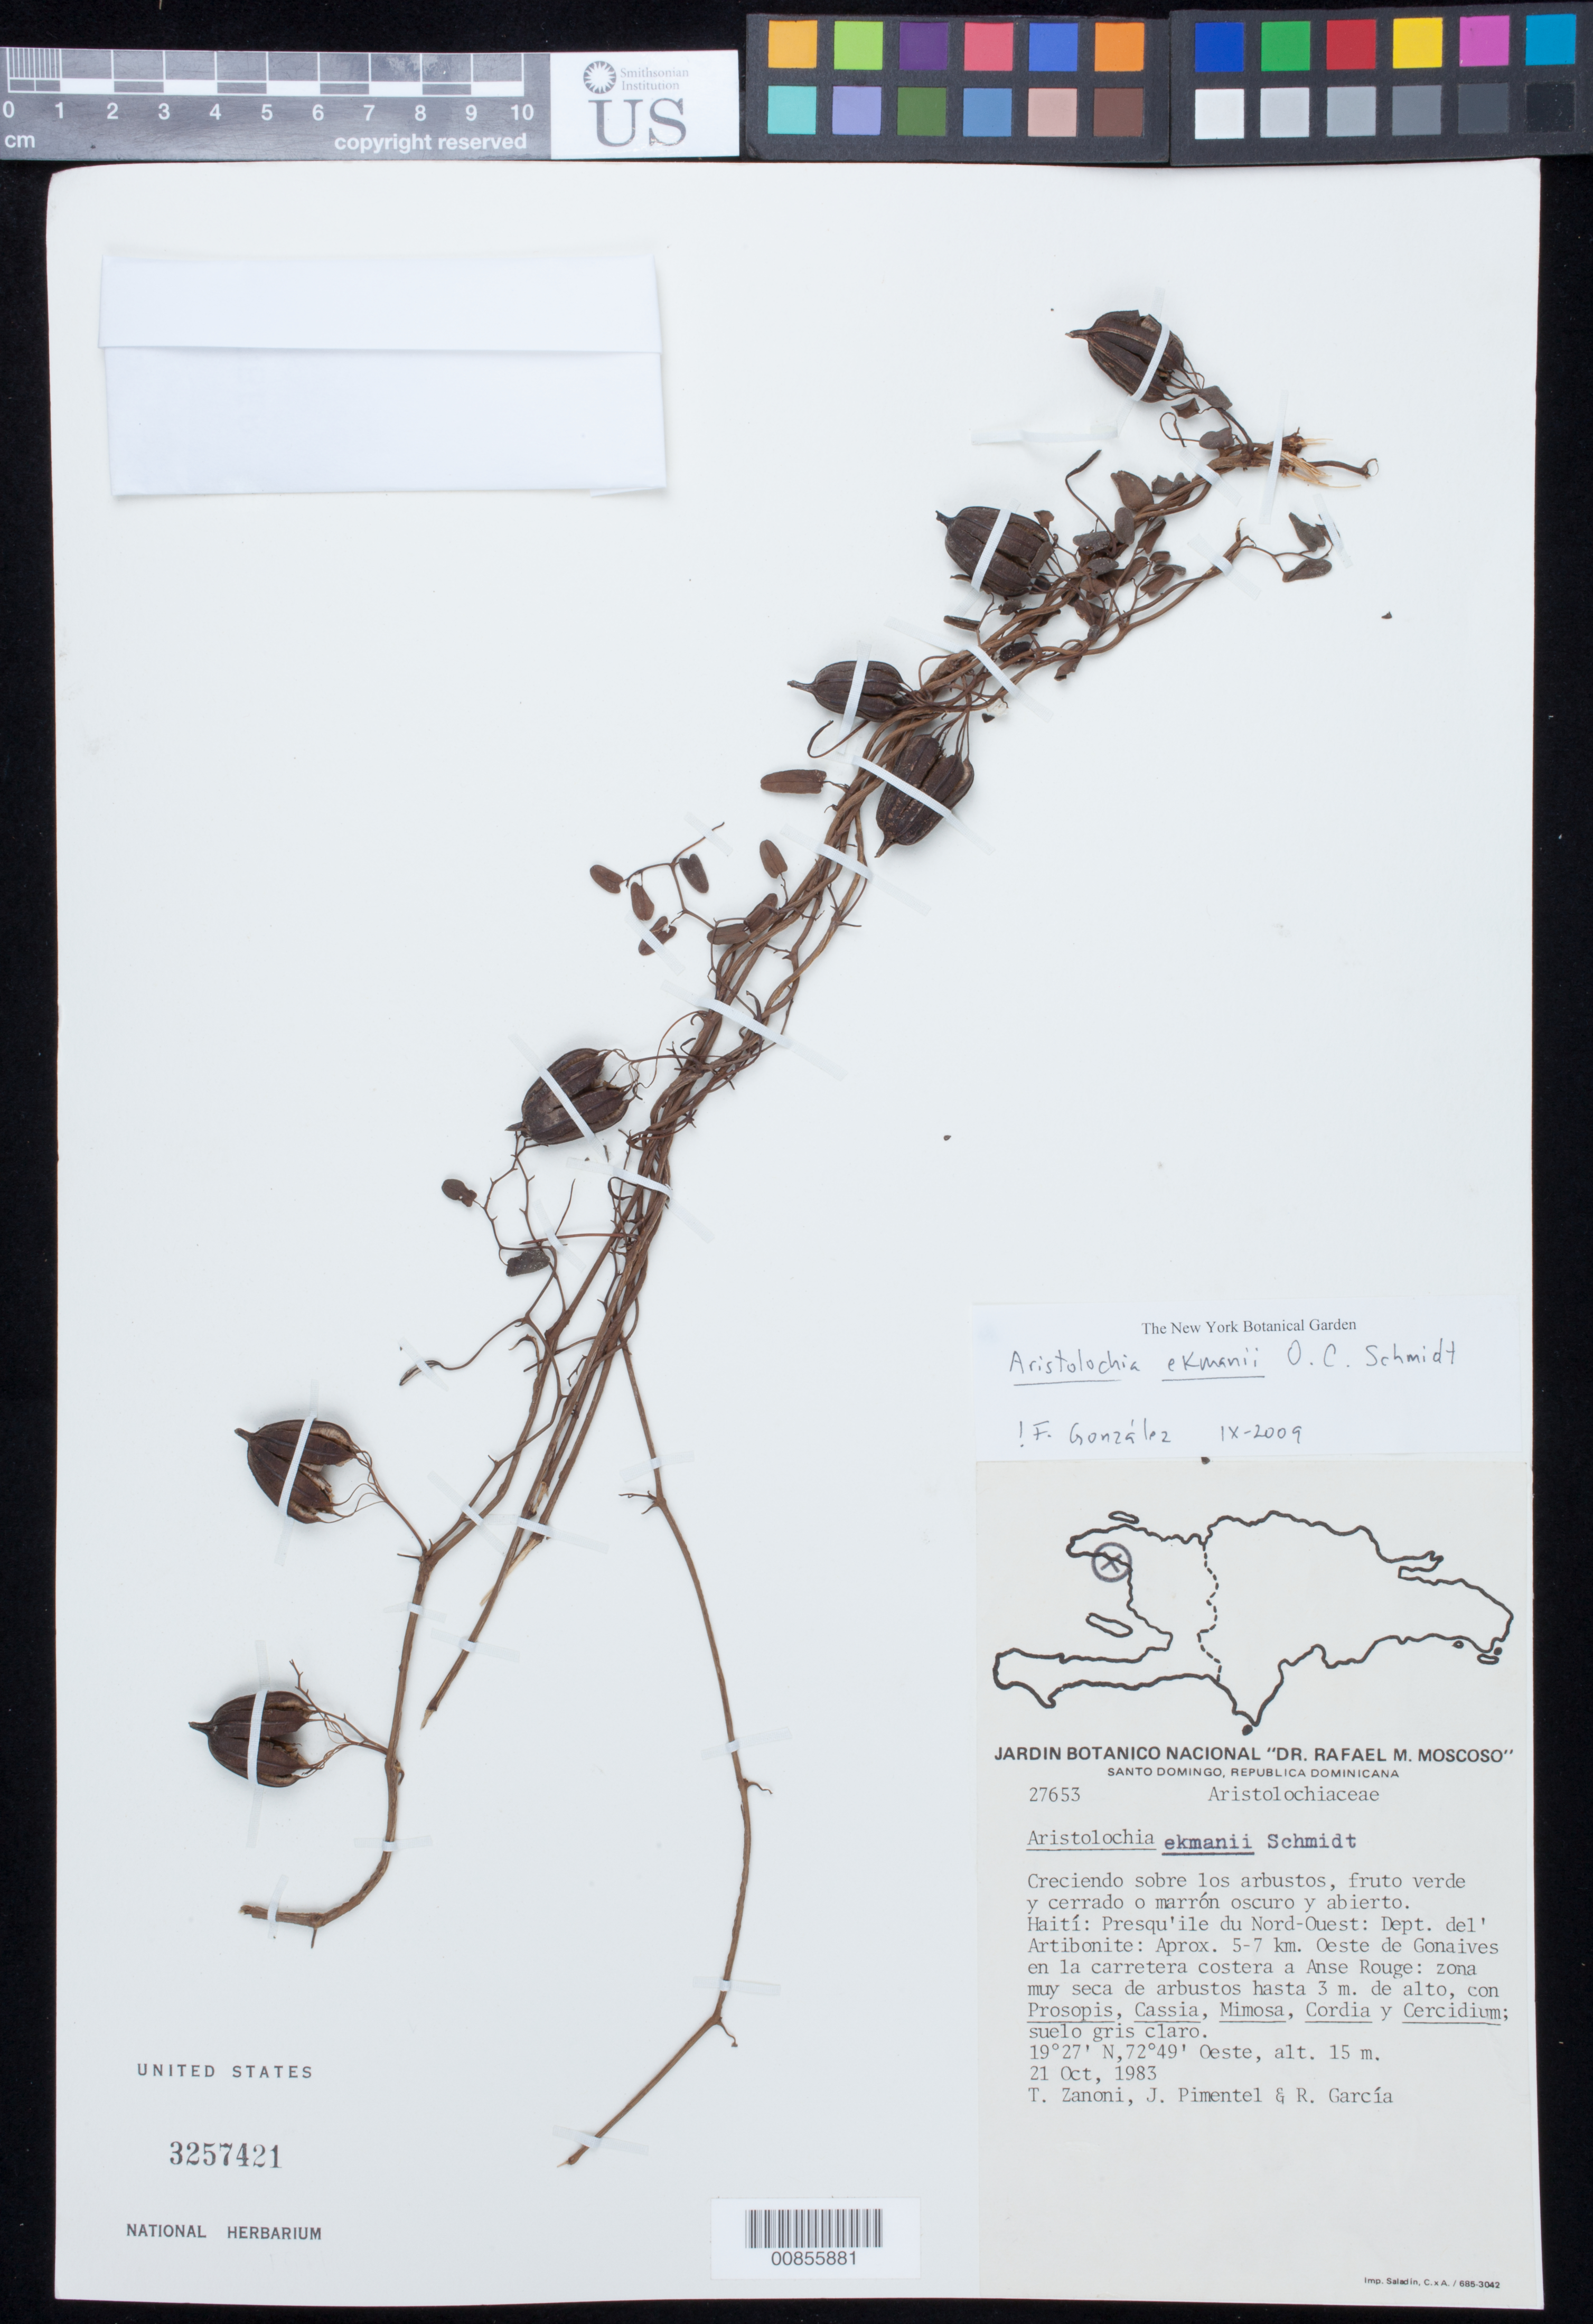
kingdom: Plantae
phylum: Tracheophyta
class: Magnoliopsida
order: Piperales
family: Aristolochiaceae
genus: Aristolochia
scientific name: Aristolochia ekmanii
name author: O.C. Schmidt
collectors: T. A. Zanoni, J. Pimentel & R. G. García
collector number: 27653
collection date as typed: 21 Oct 1983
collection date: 1983-10-21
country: Haiti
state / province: Artibonite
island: Hispaniola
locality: Aprox. 5-7 km. Oeste de Gonaives en la carretera costera a Anse Rouge. Presqu'île du Nord-Ouest.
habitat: Sobre los arbustos. Zona muy seca de arbustos hasta 3 m. de alto, con Prosopis, Cassia, Mimosa, Cordia y Cercidium..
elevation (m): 15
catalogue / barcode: US 3257421